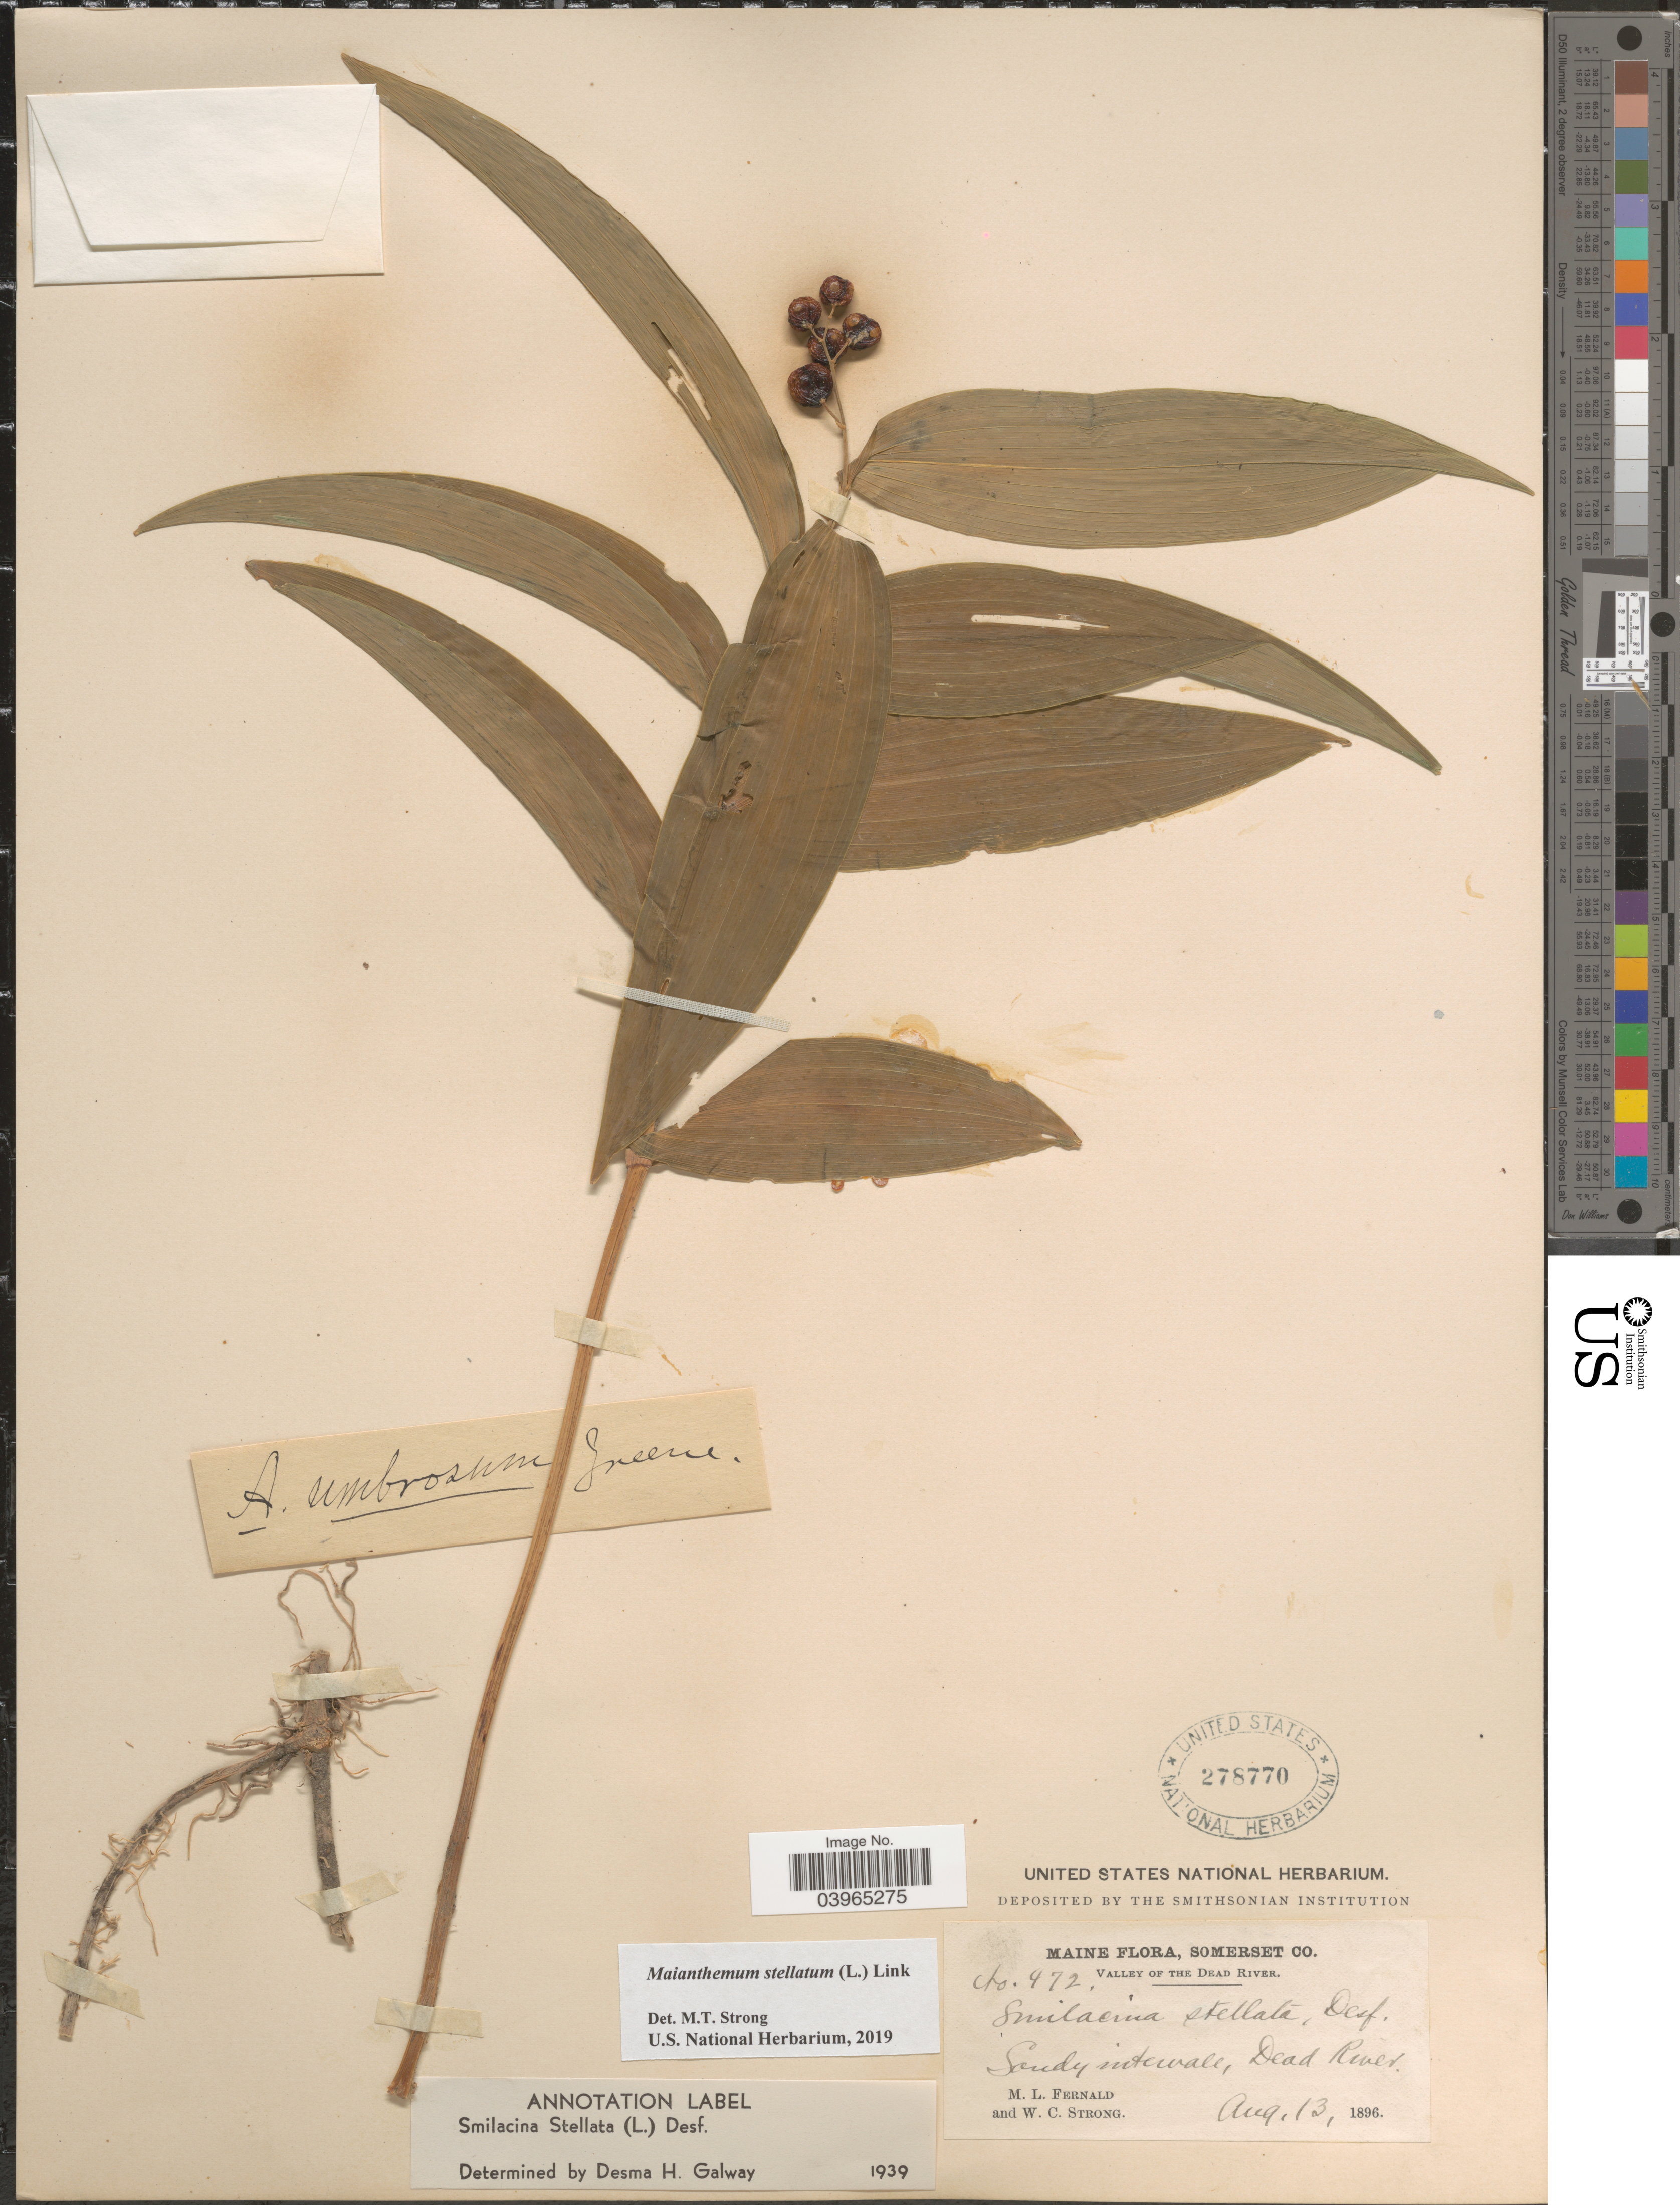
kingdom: Plantae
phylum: Tracheophyta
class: Liliopsida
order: Asparagales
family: Asparagaceae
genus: Maianthemum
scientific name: Maianthemum stellatum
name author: (L.) Link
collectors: M. L. Fernald & W. C. Strong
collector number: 972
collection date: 1896-08-13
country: United States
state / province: Maine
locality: Somerset Co. Valley of The Dead River. Dead River.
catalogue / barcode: US 278770